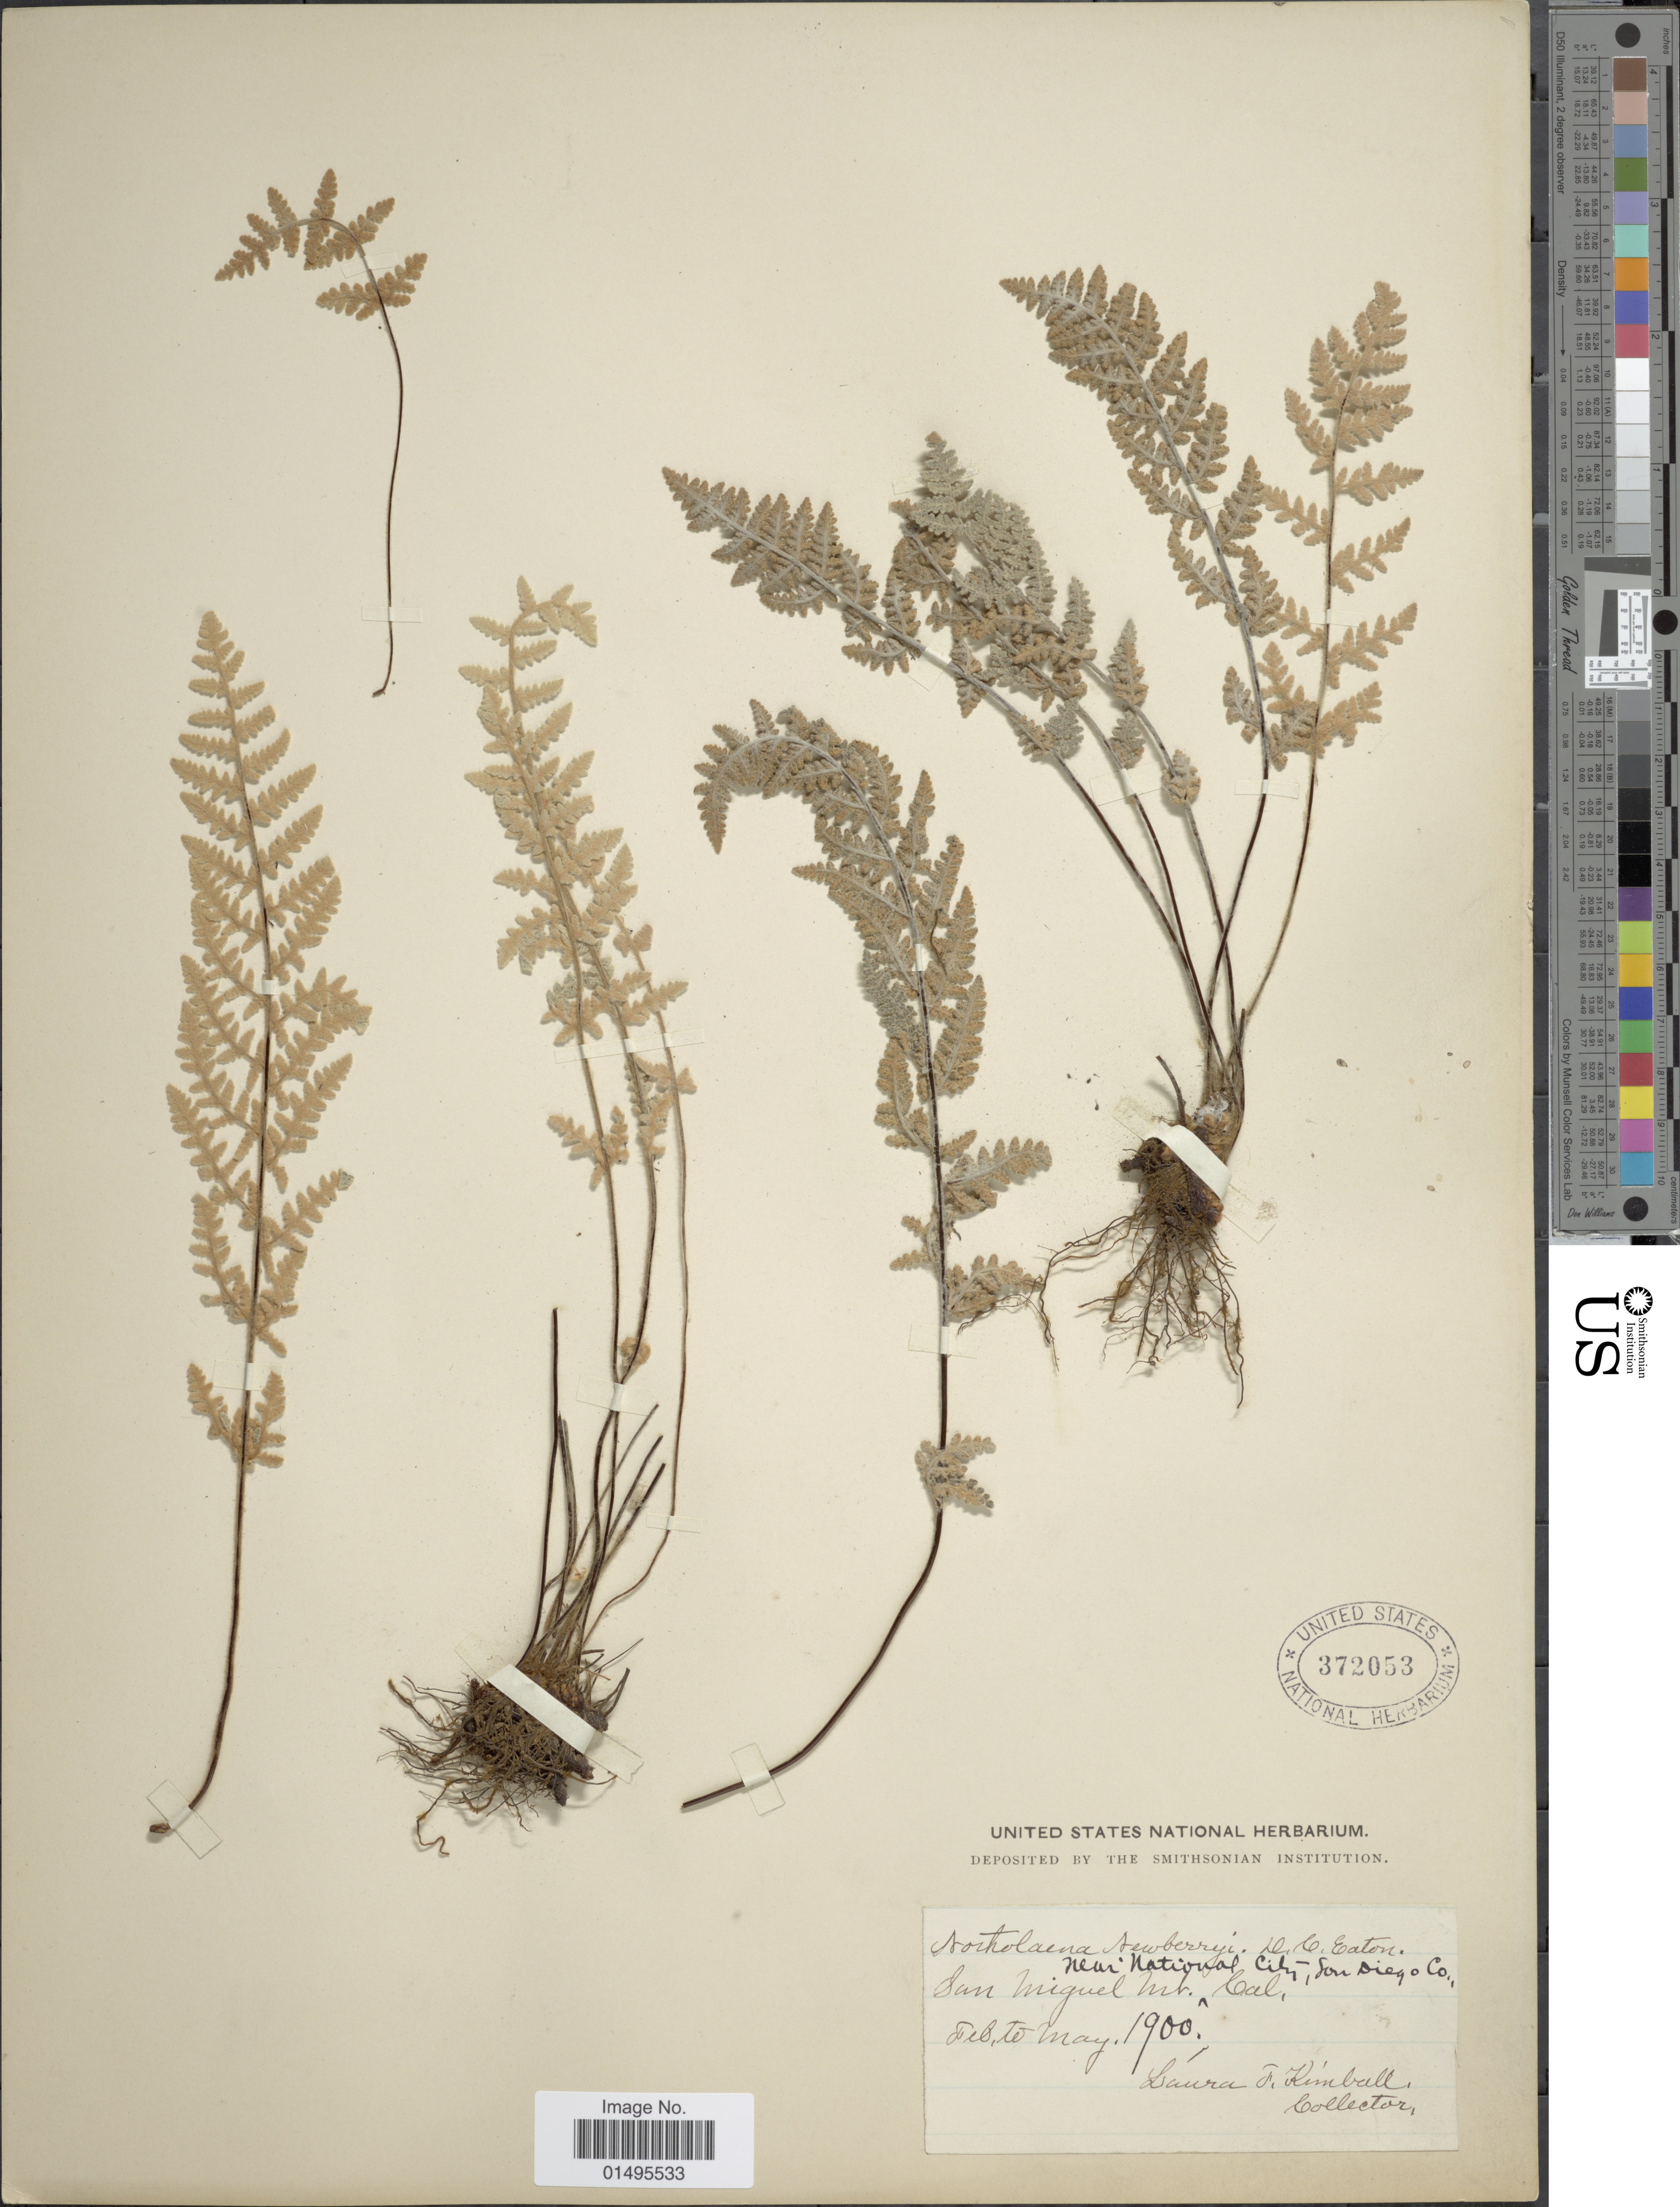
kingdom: Plantae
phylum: Tracheophyta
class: Polypodiopsida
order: Polypodiales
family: Pteridaceae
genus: Notholaena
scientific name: Notholaena newberryi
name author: D.C. Eaton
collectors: L. Kimball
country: United States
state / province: California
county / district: San Diego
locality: Near National City, San Diego Co., San Miguel Mt.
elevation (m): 579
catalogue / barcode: US 372053